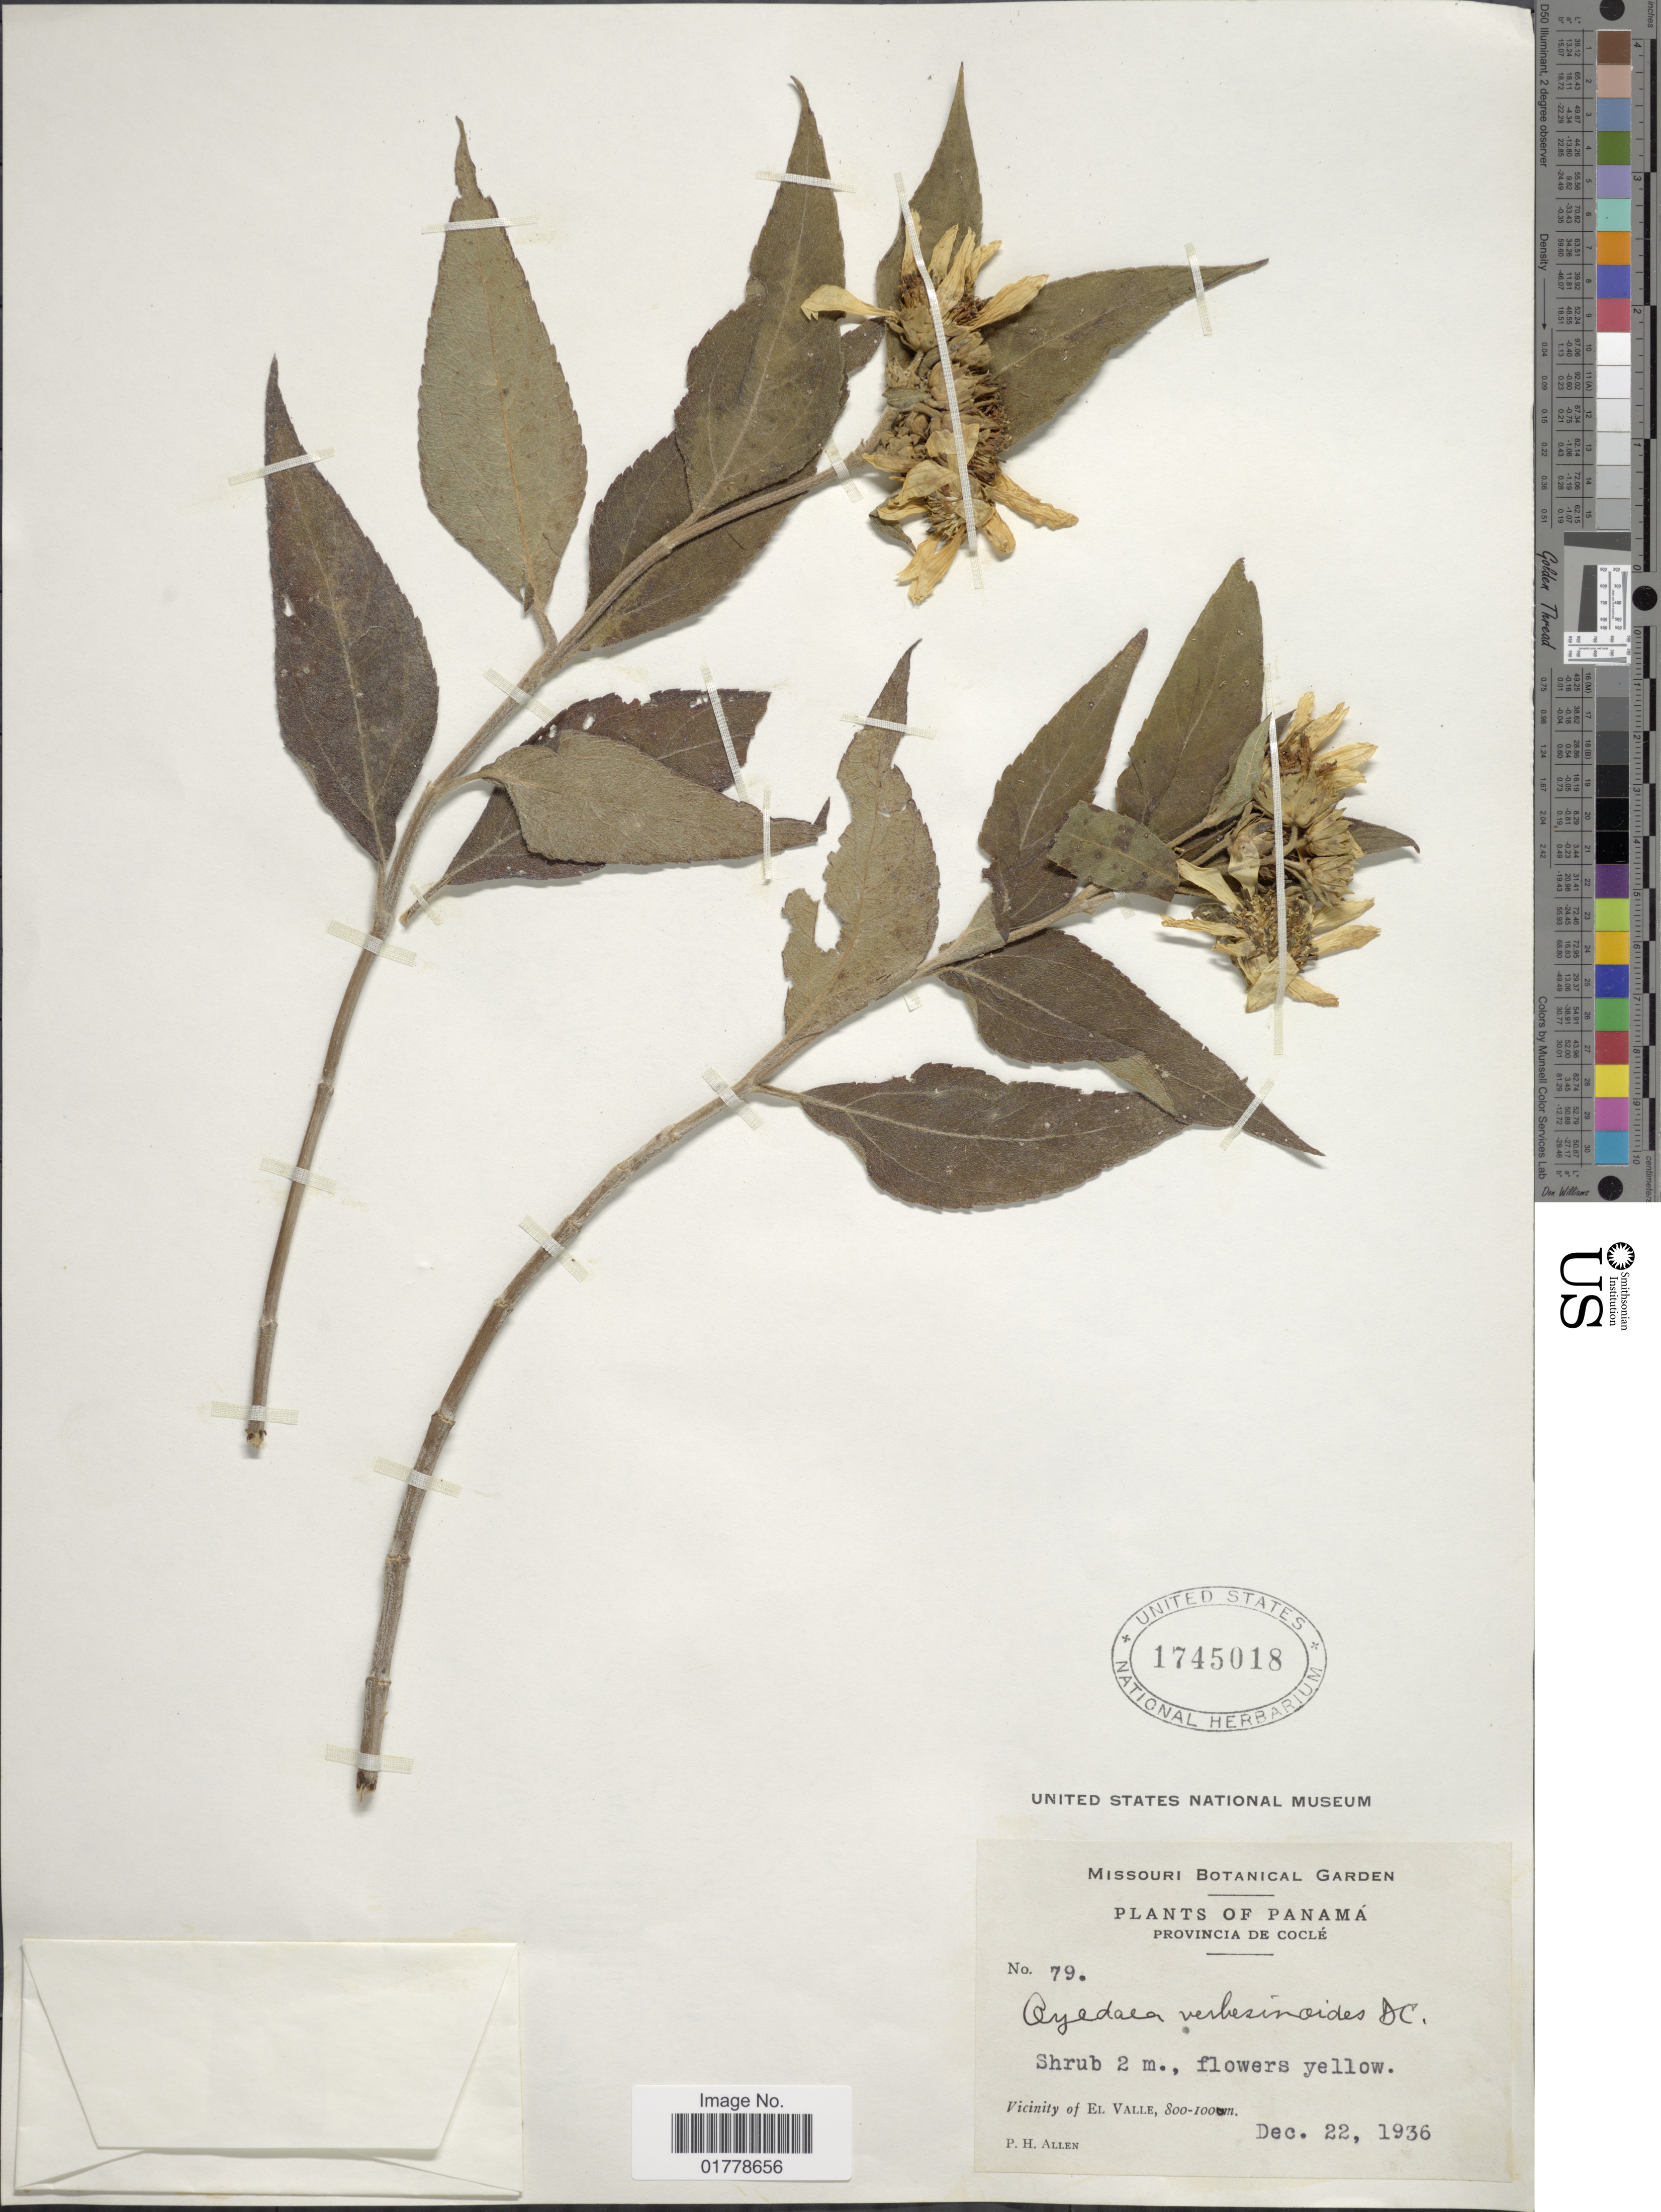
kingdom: Plantae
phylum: Tracheophyta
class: Magnoliopsida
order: Asterales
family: Asteraceae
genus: Oyedaea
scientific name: Oyedaea verbesinoides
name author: DC.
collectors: P. H. Allen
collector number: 79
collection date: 1936-12-22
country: Panama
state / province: Coclé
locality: Provincia de Coclé. Vicinity of El Valle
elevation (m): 800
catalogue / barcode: US 1745018